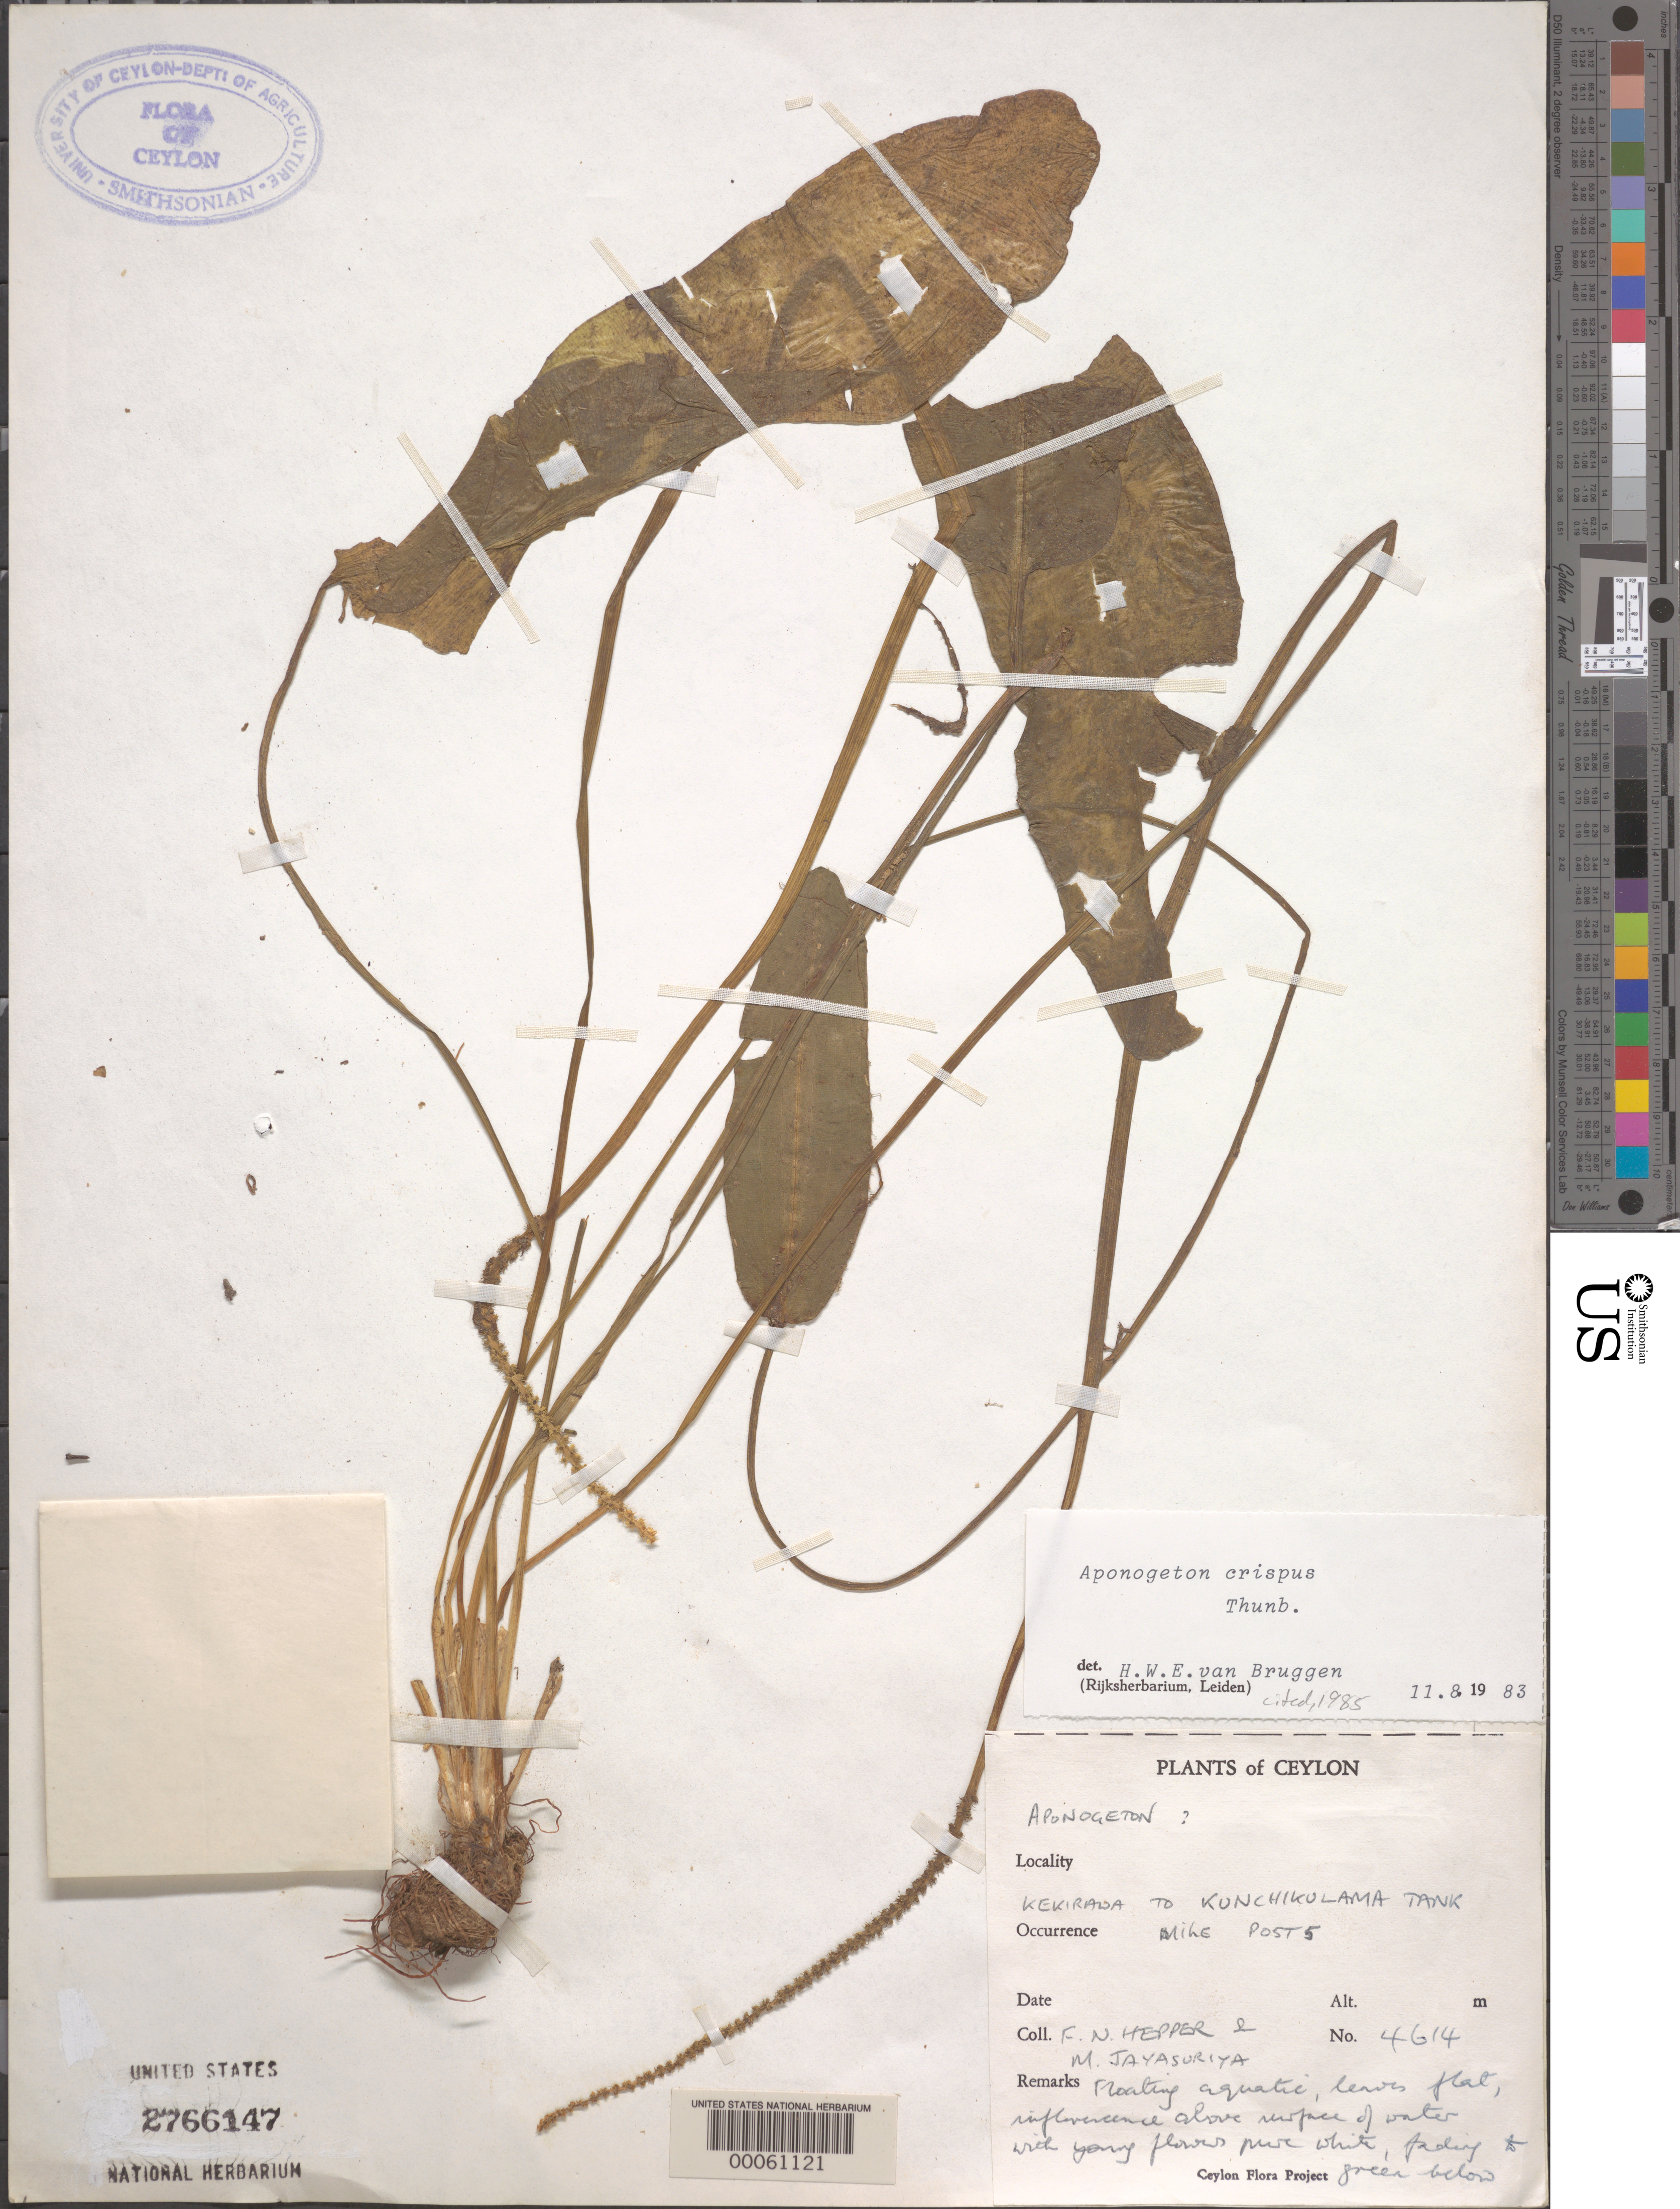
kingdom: Plantae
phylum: Tracheophyta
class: Liliopsida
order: Alismatales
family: Aponogetonaceae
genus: Aponogeton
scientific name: Aponogeton crispus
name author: Thunb.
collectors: F. Hepper & A. H. Jayasuriya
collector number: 4614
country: Sri Lanka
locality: Kekirawa to kunchikulama tank mile post 5.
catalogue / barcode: US 2766147